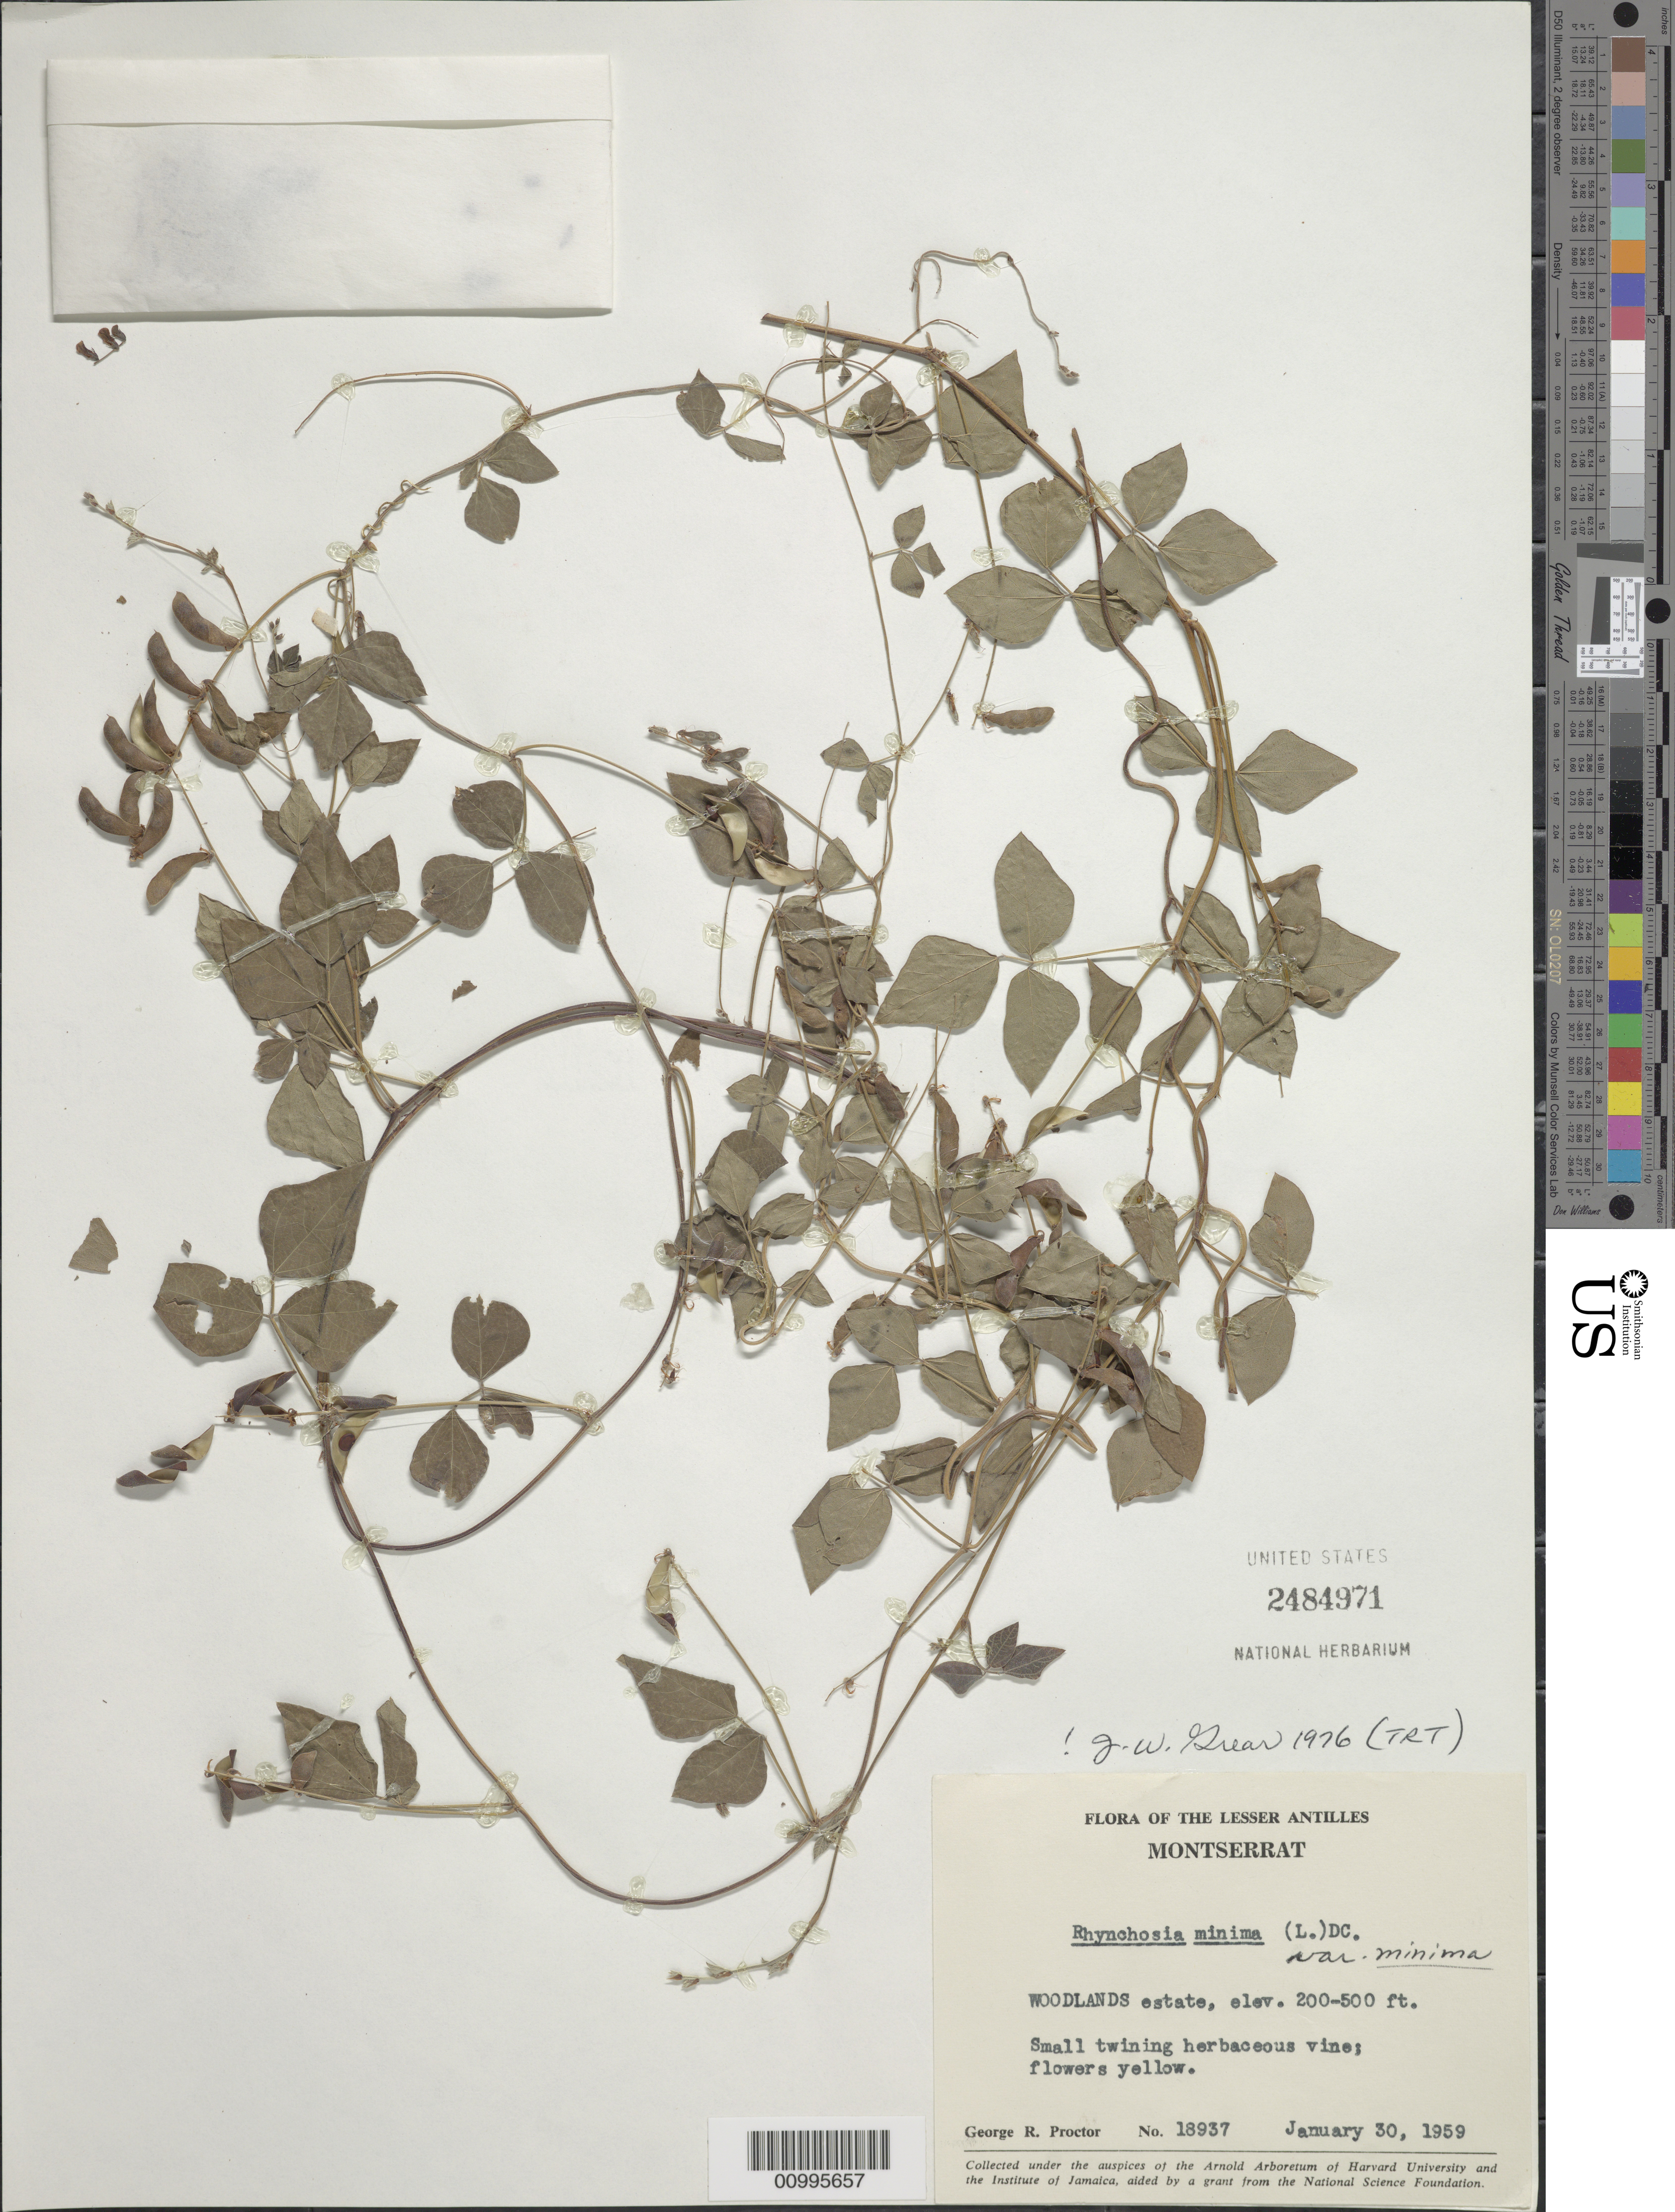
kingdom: Plantae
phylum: Tracheophyta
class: Magnoliopsida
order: Fabales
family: Fabaceae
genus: Rhynchosia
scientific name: Rhynchosia minima var. minima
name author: (L.) DC.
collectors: G. R. Proctor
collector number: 18937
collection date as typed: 30 Jan 1959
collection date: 1959-01-30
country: Montserrat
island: Montserrat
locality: Lesser Antilles. Woodlands estate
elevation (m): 61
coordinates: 0 N, 0 E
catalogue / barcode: US 2484971